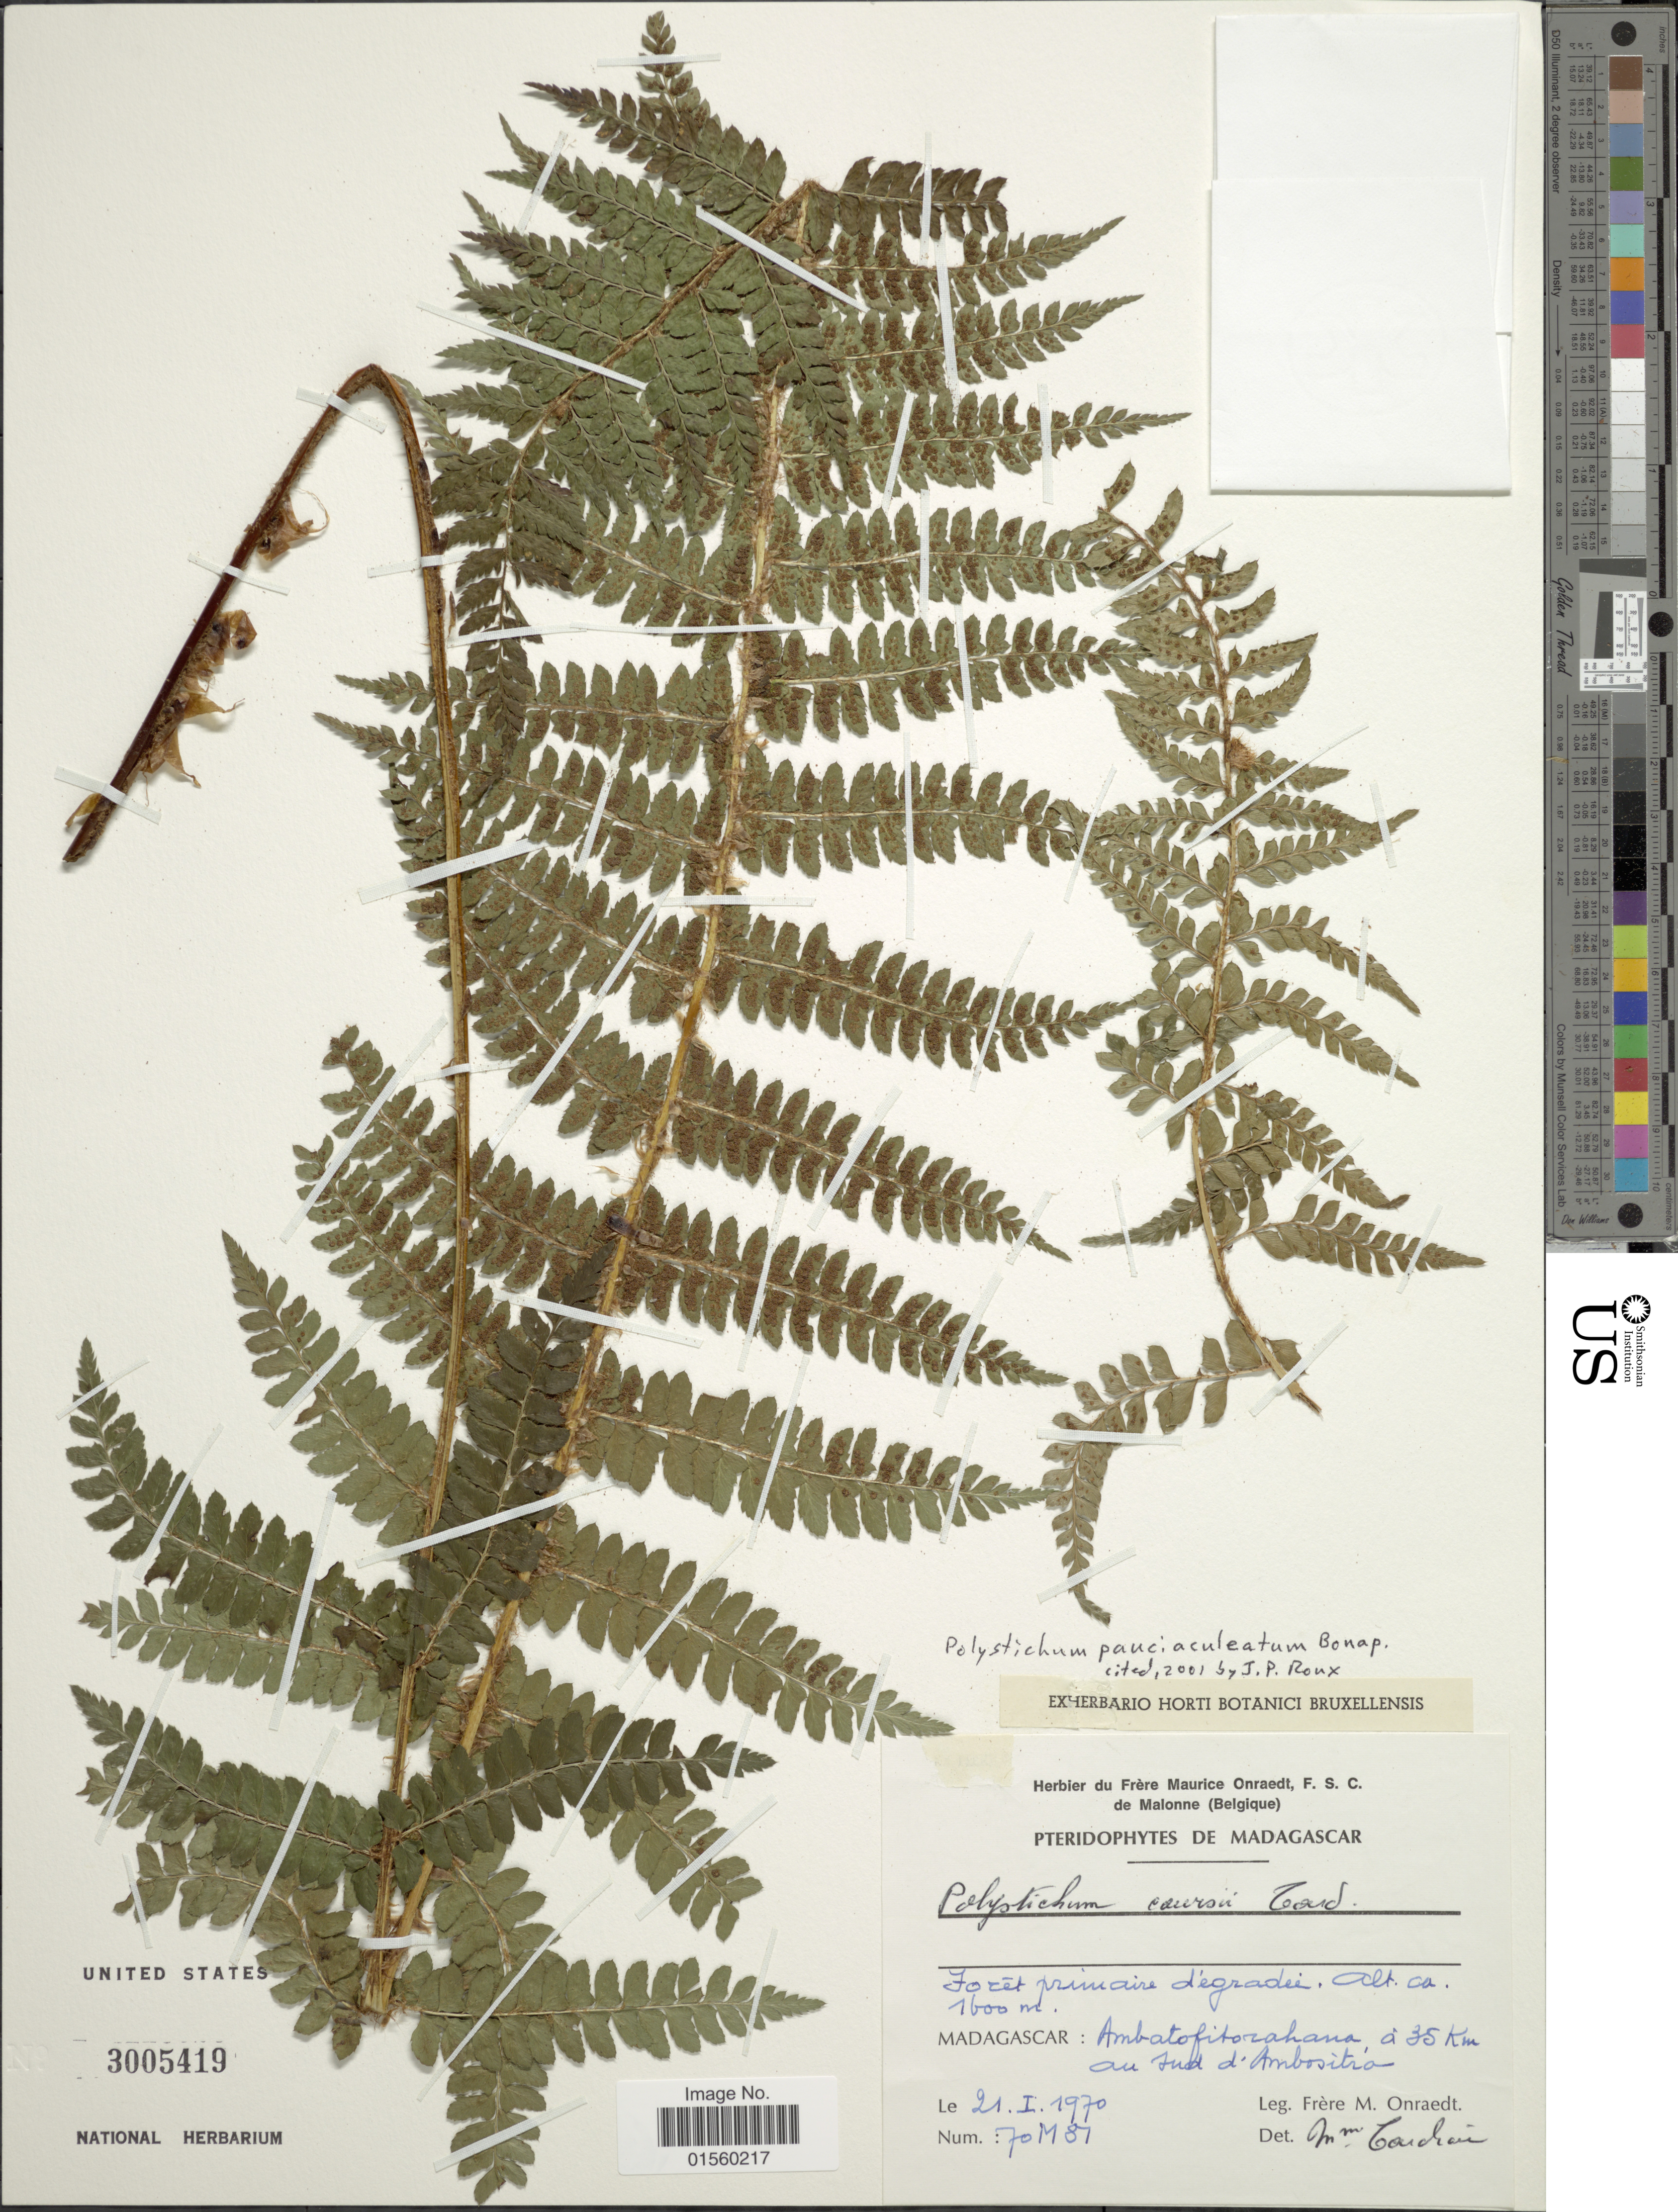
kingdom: Plantae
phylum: Tracheophyta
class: Polypodiopsida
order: Polypodiales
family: Dryopteridaceae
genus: Polystichum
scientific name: Polystichum pauciaculeatum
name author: Bonap.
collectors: F. Onraedt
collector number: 70M87*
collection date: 1970-01-21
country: Madagascar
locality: Ambatofitorahana, a 35 km au sud d'Ambositra.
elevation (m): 1600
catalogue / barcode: US 3005419